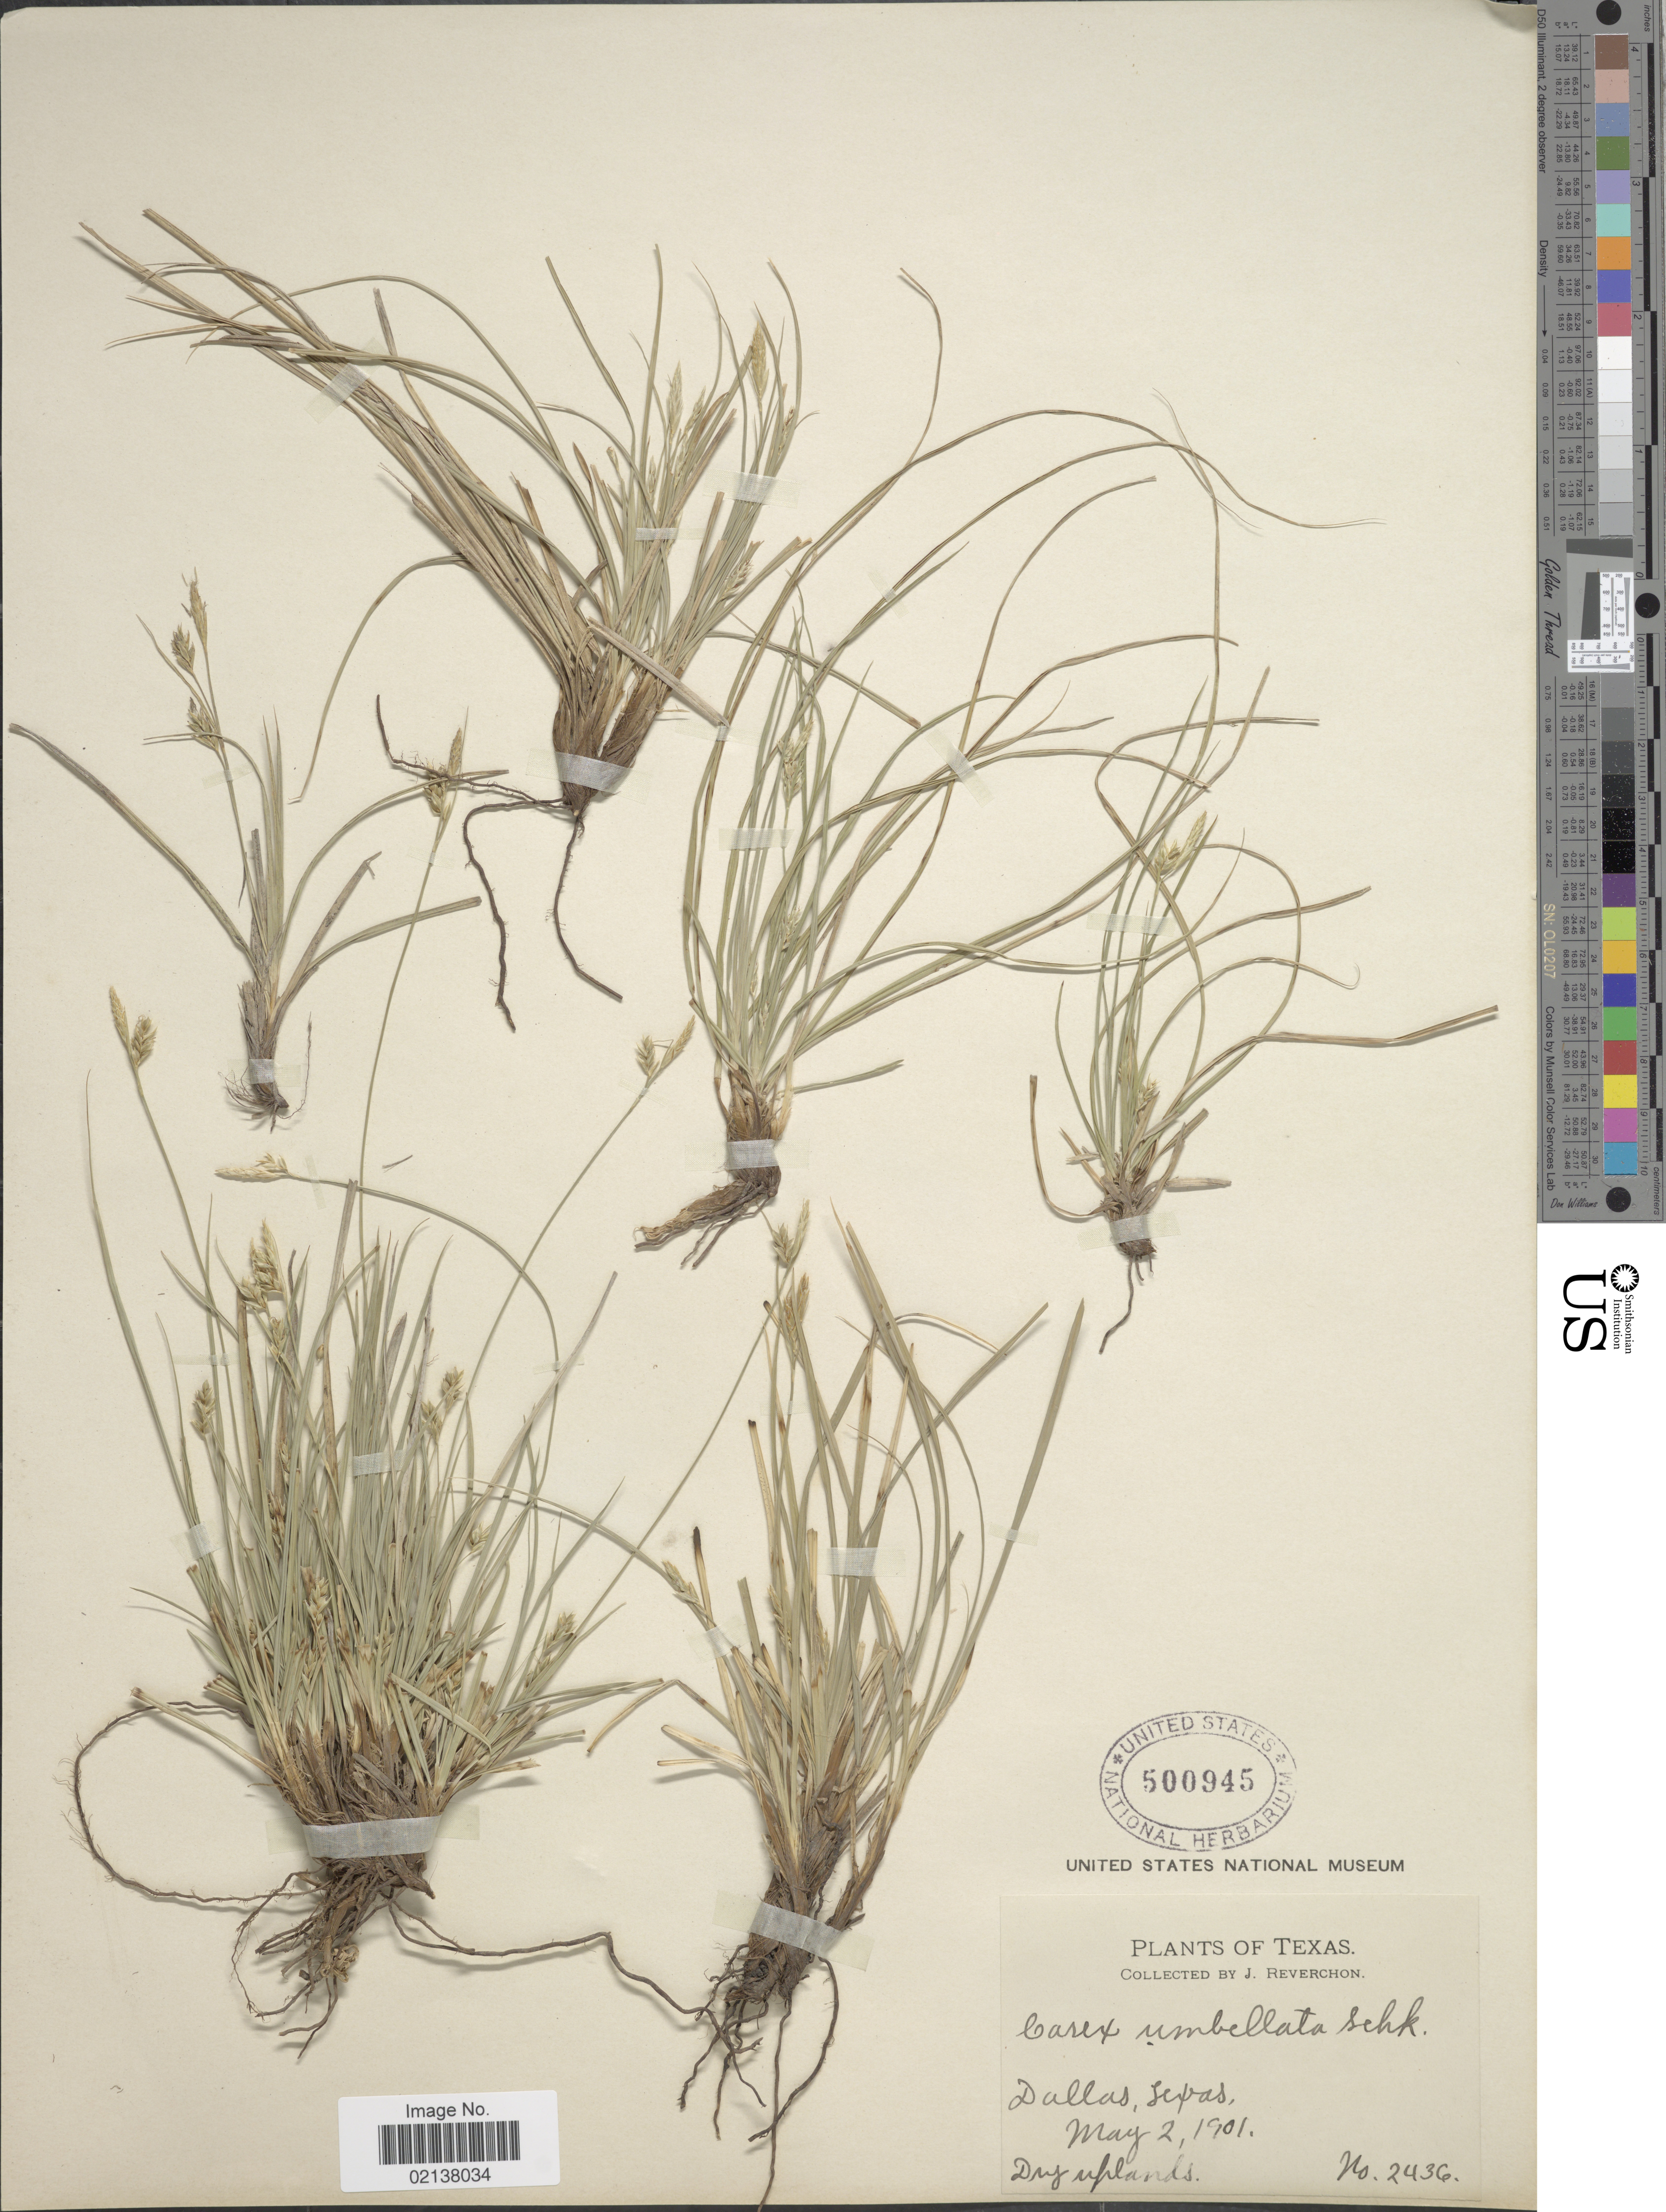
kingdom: Plantae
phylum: Tracheophyta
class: Liliopsida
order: Poales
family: Cyperaceae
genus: Carex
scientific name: Carex umbellata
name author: Schkuhr ex Willd.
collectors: J. Reverchon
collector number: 2436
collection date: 1901-05-02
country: United States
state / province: Texas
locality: Texas, Dallas, Texas.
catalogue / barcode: US 500945